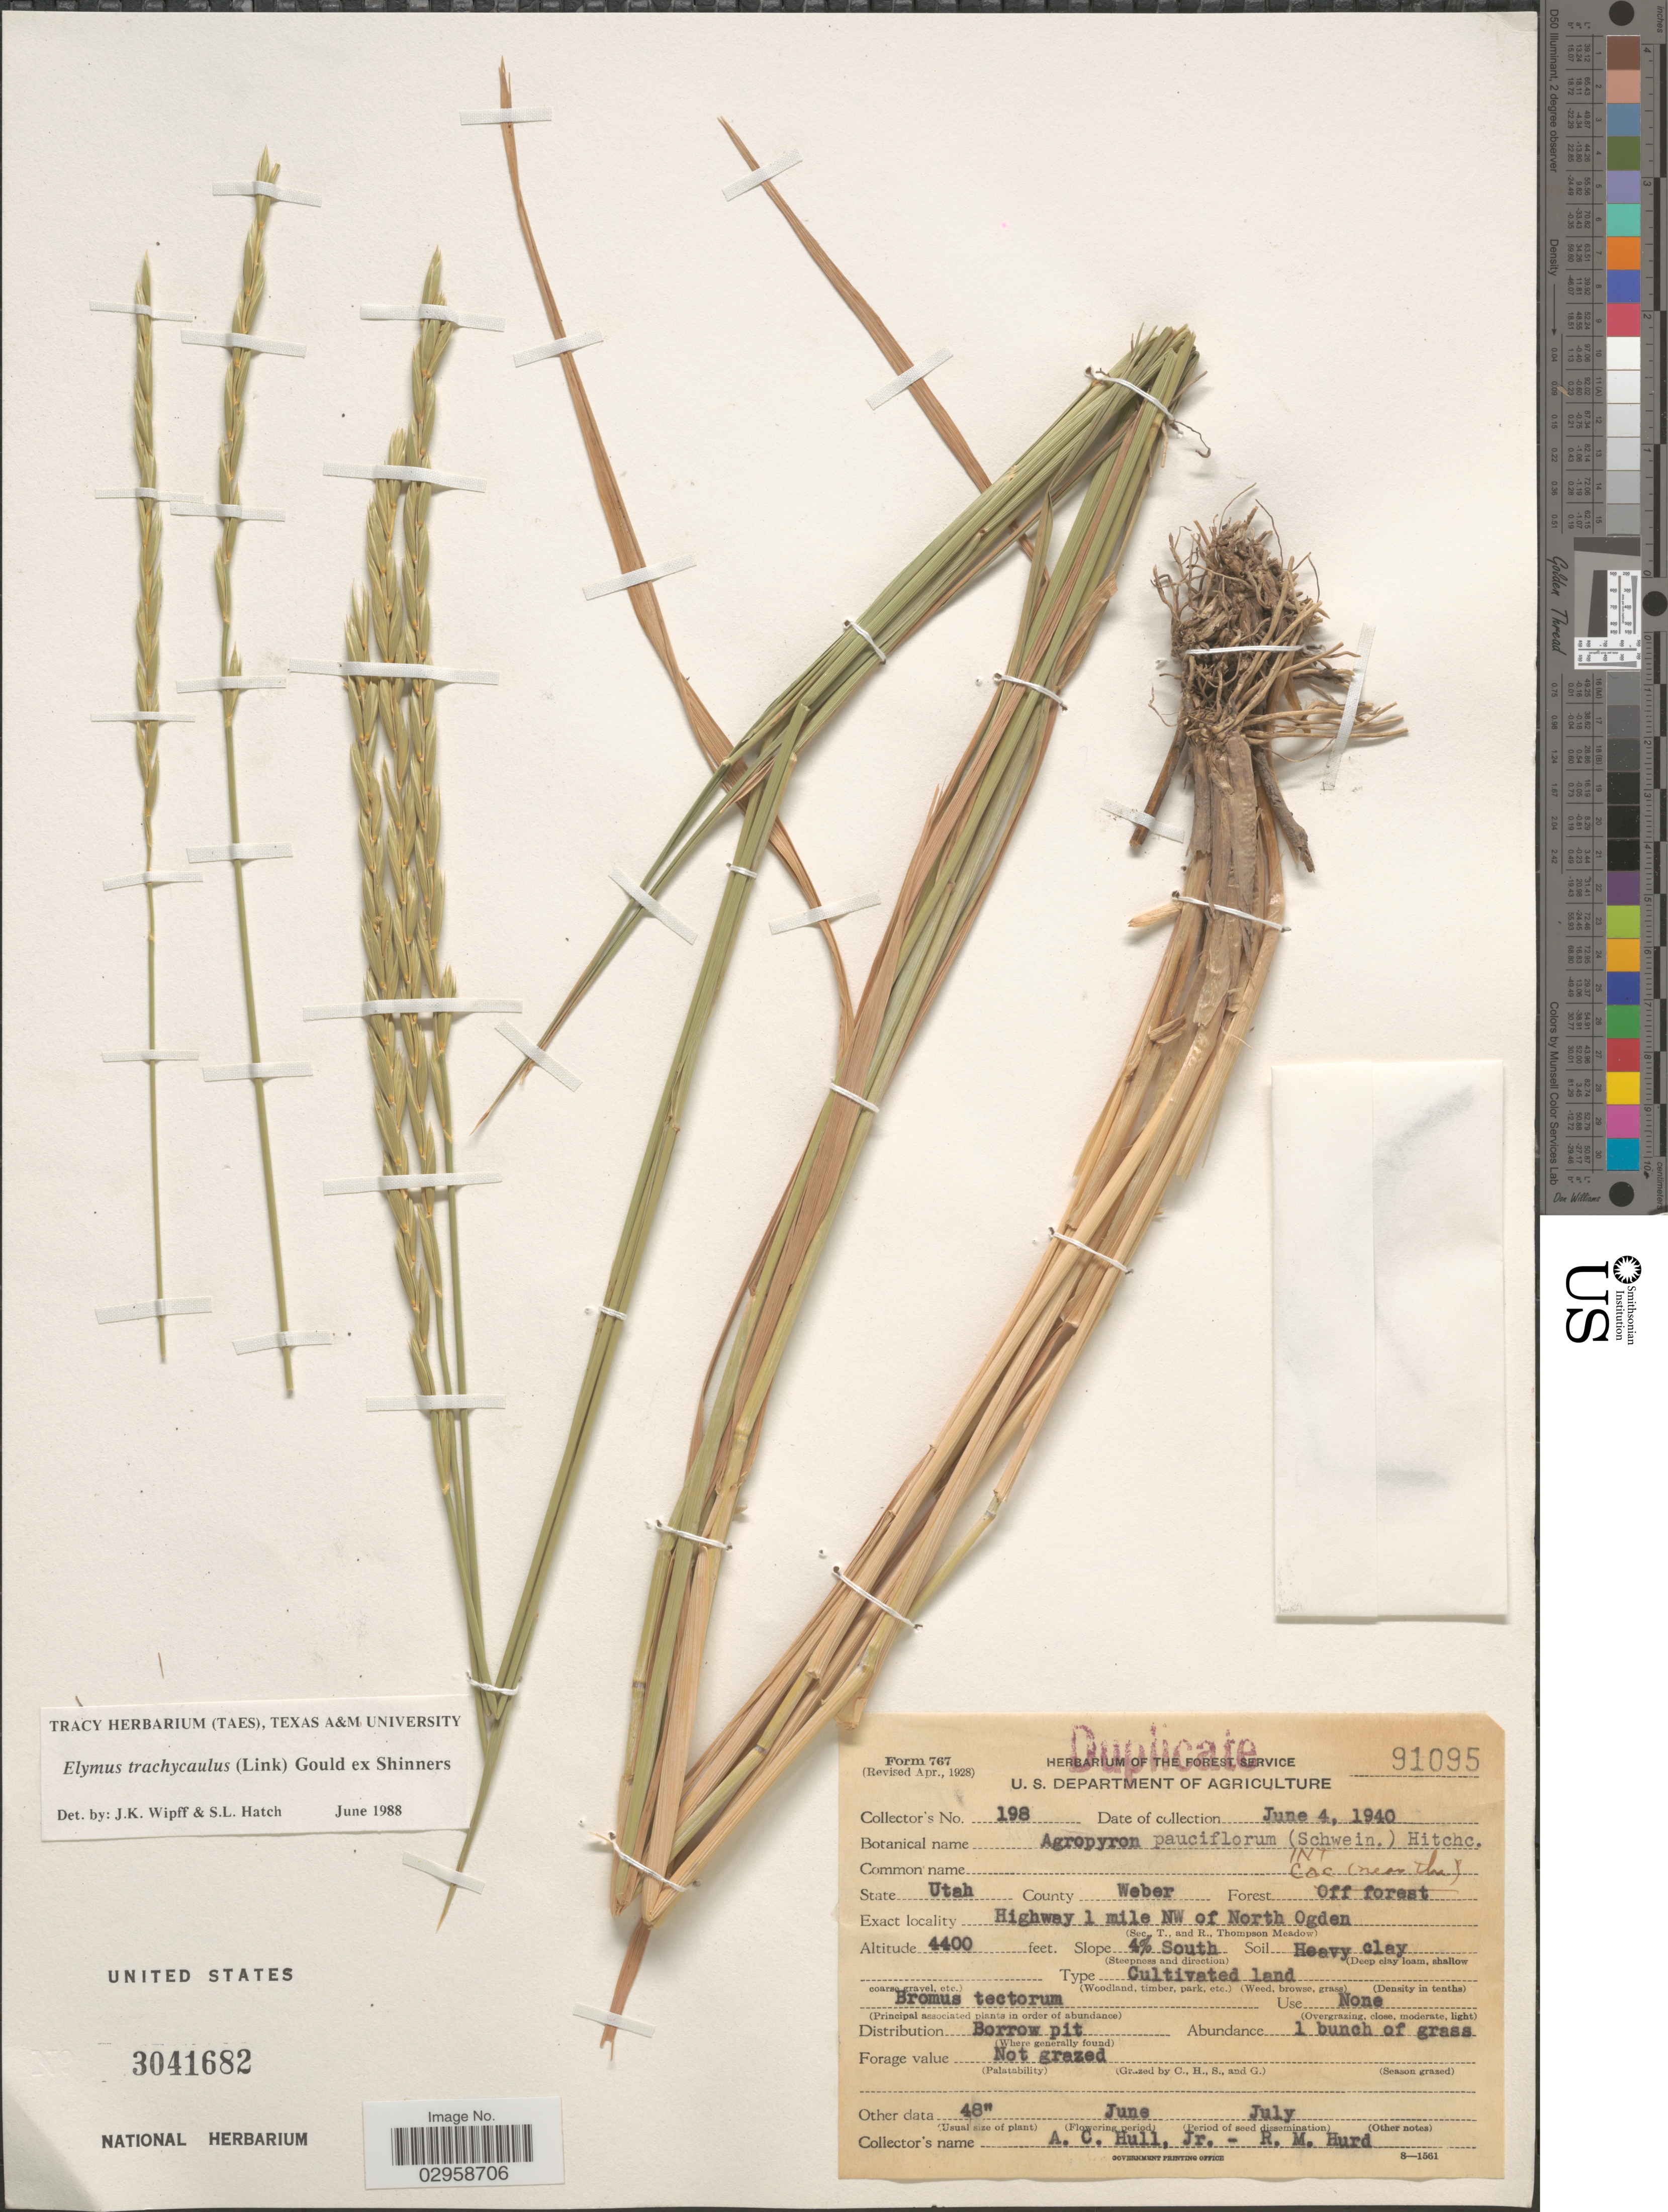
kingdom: Plantae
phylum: Tracheophyta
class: Liliopsida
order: Poales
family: Poaceae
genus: Elymus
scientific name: Elymus trachycaulus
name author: (Link) Gould ex Shinners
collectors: A. Hull & R. Hurd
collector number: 198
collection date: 1940-06-04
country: United States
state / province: Utah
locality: County Weber. Forest INT CAC (near the). Highway 1 mile NW of North Ogden. Slope 4% South. Cultivated land.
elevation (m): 1341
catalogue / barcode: US 3041682